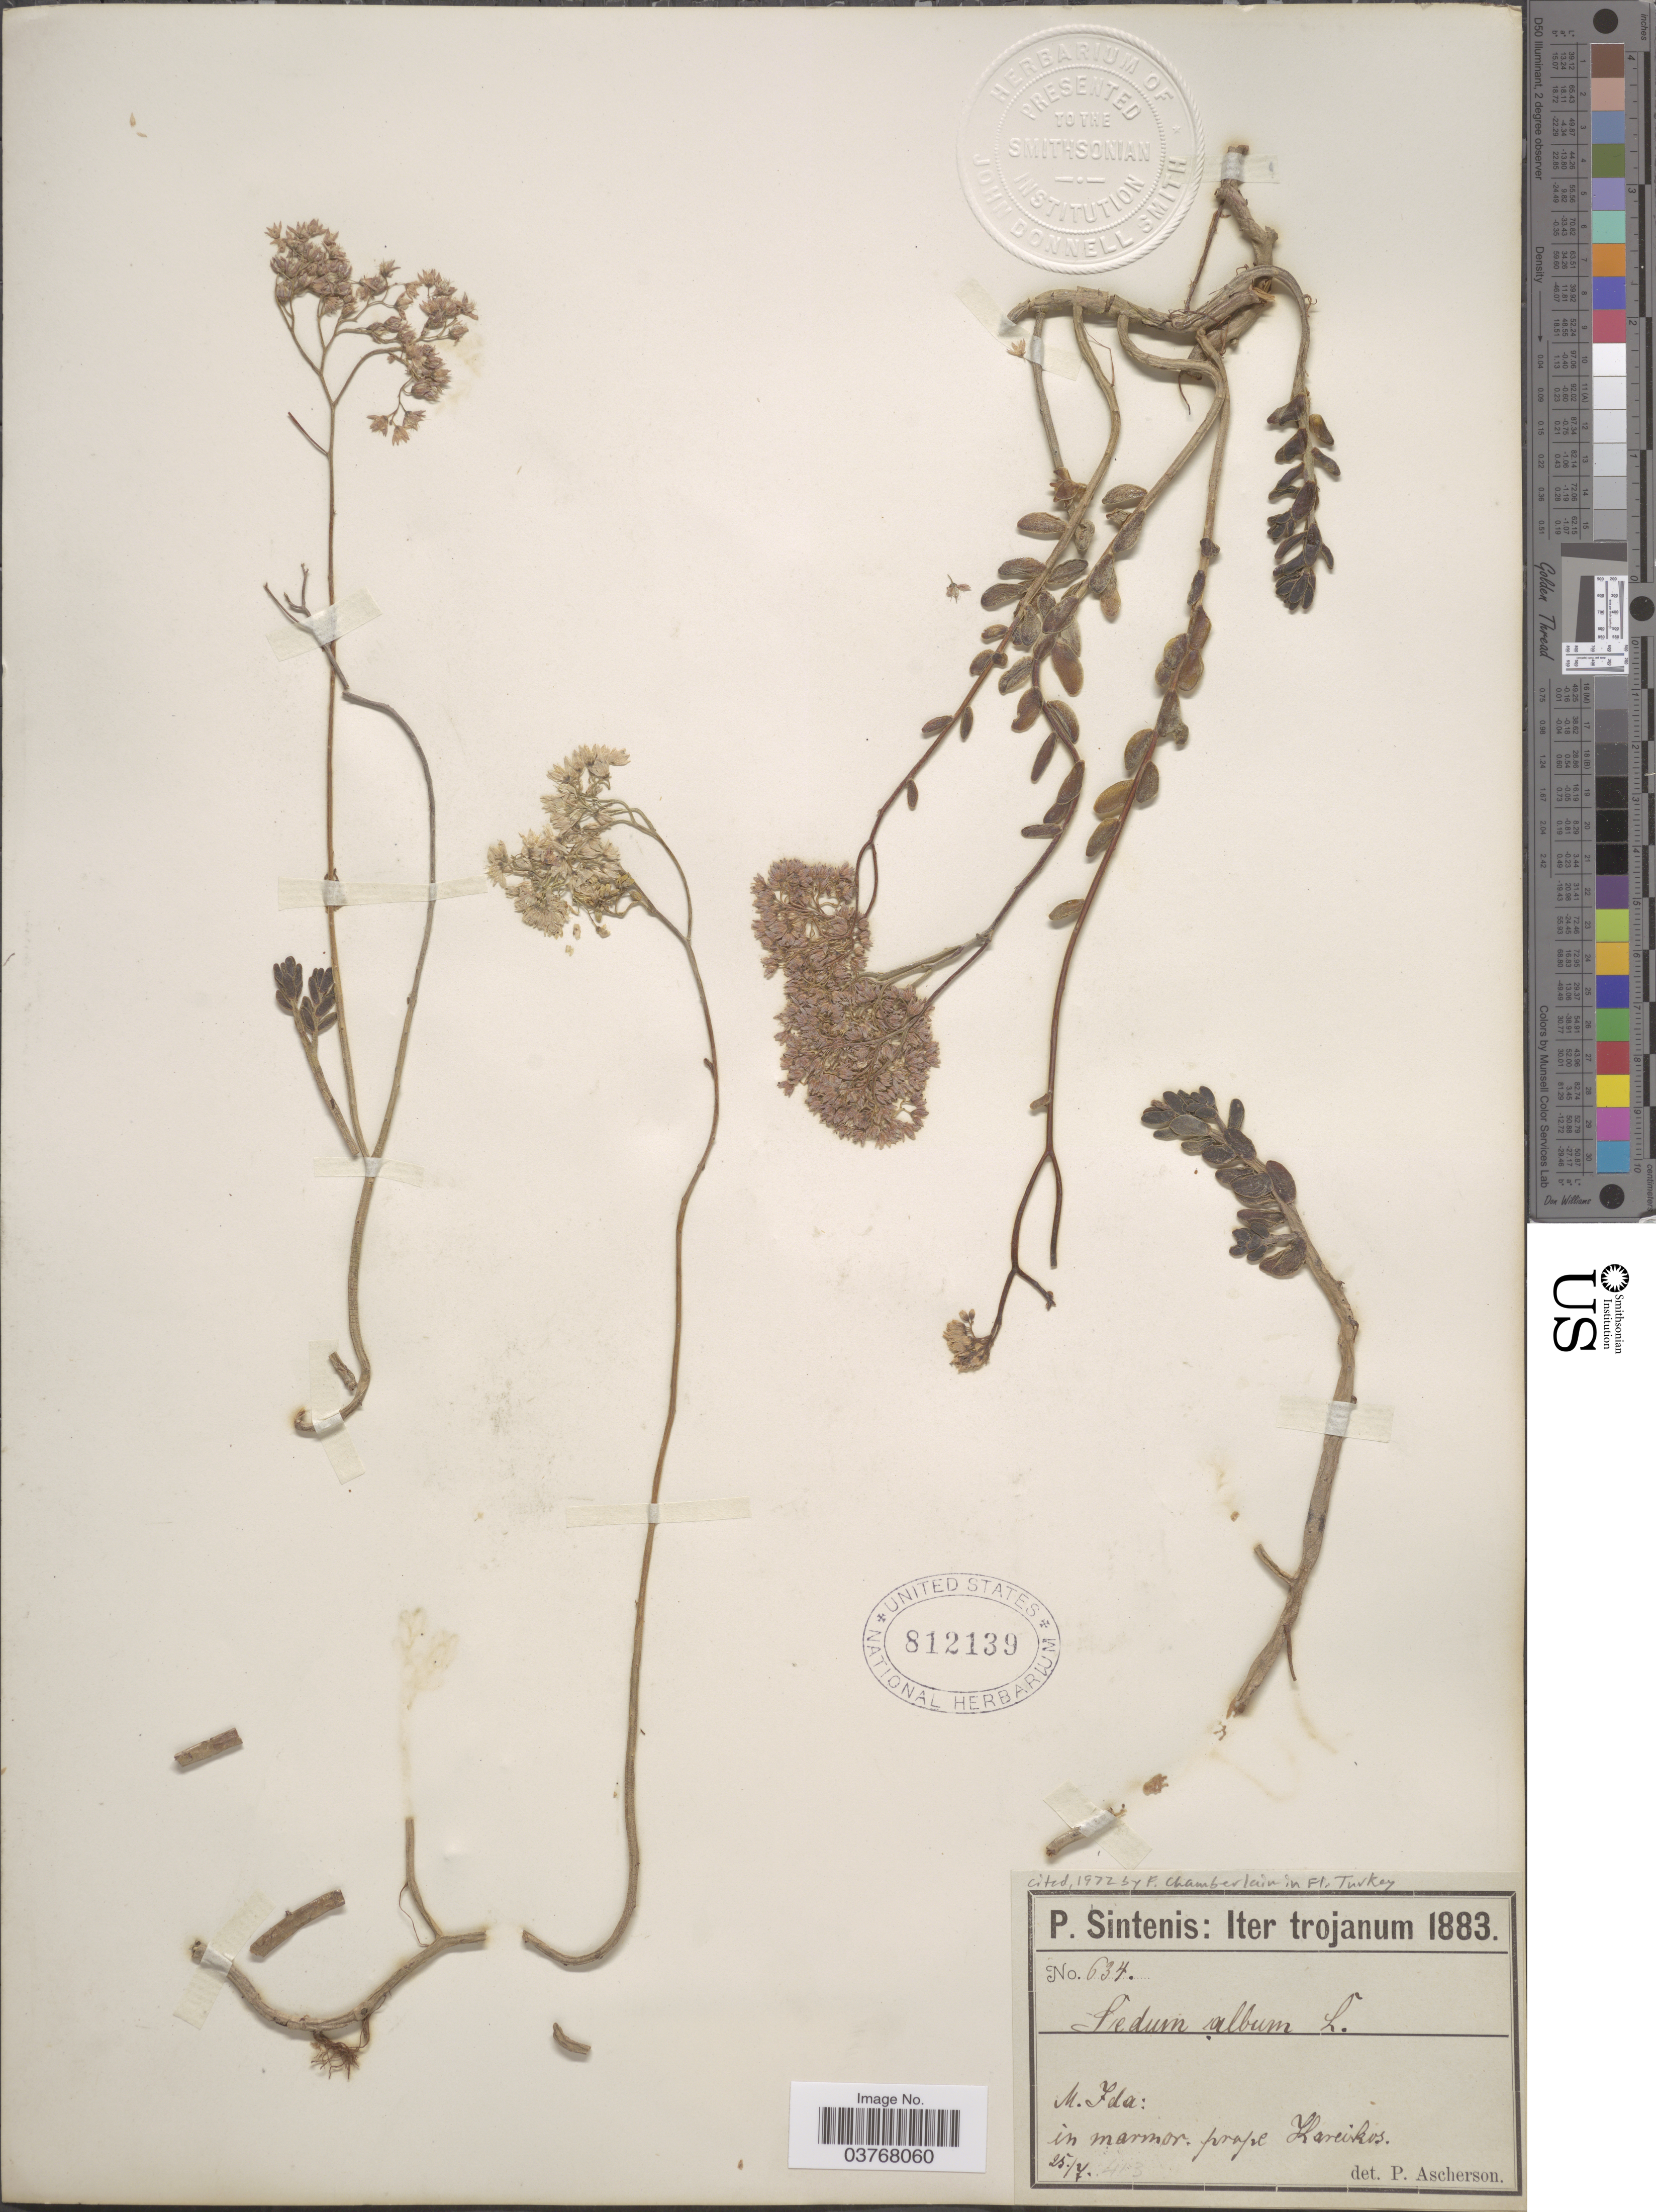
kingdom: Plantae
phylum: Tracheophyta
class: Magnoliopsida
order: Saxifragales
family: Crassulaceae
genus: Sedum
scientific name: Sedum album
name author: L.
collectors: P. Sintenis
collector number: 634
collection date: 1883-07-25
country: Turkey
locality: Trojanum. M. Ida: in marmor. prope Kareikos.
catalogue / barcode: US 812139